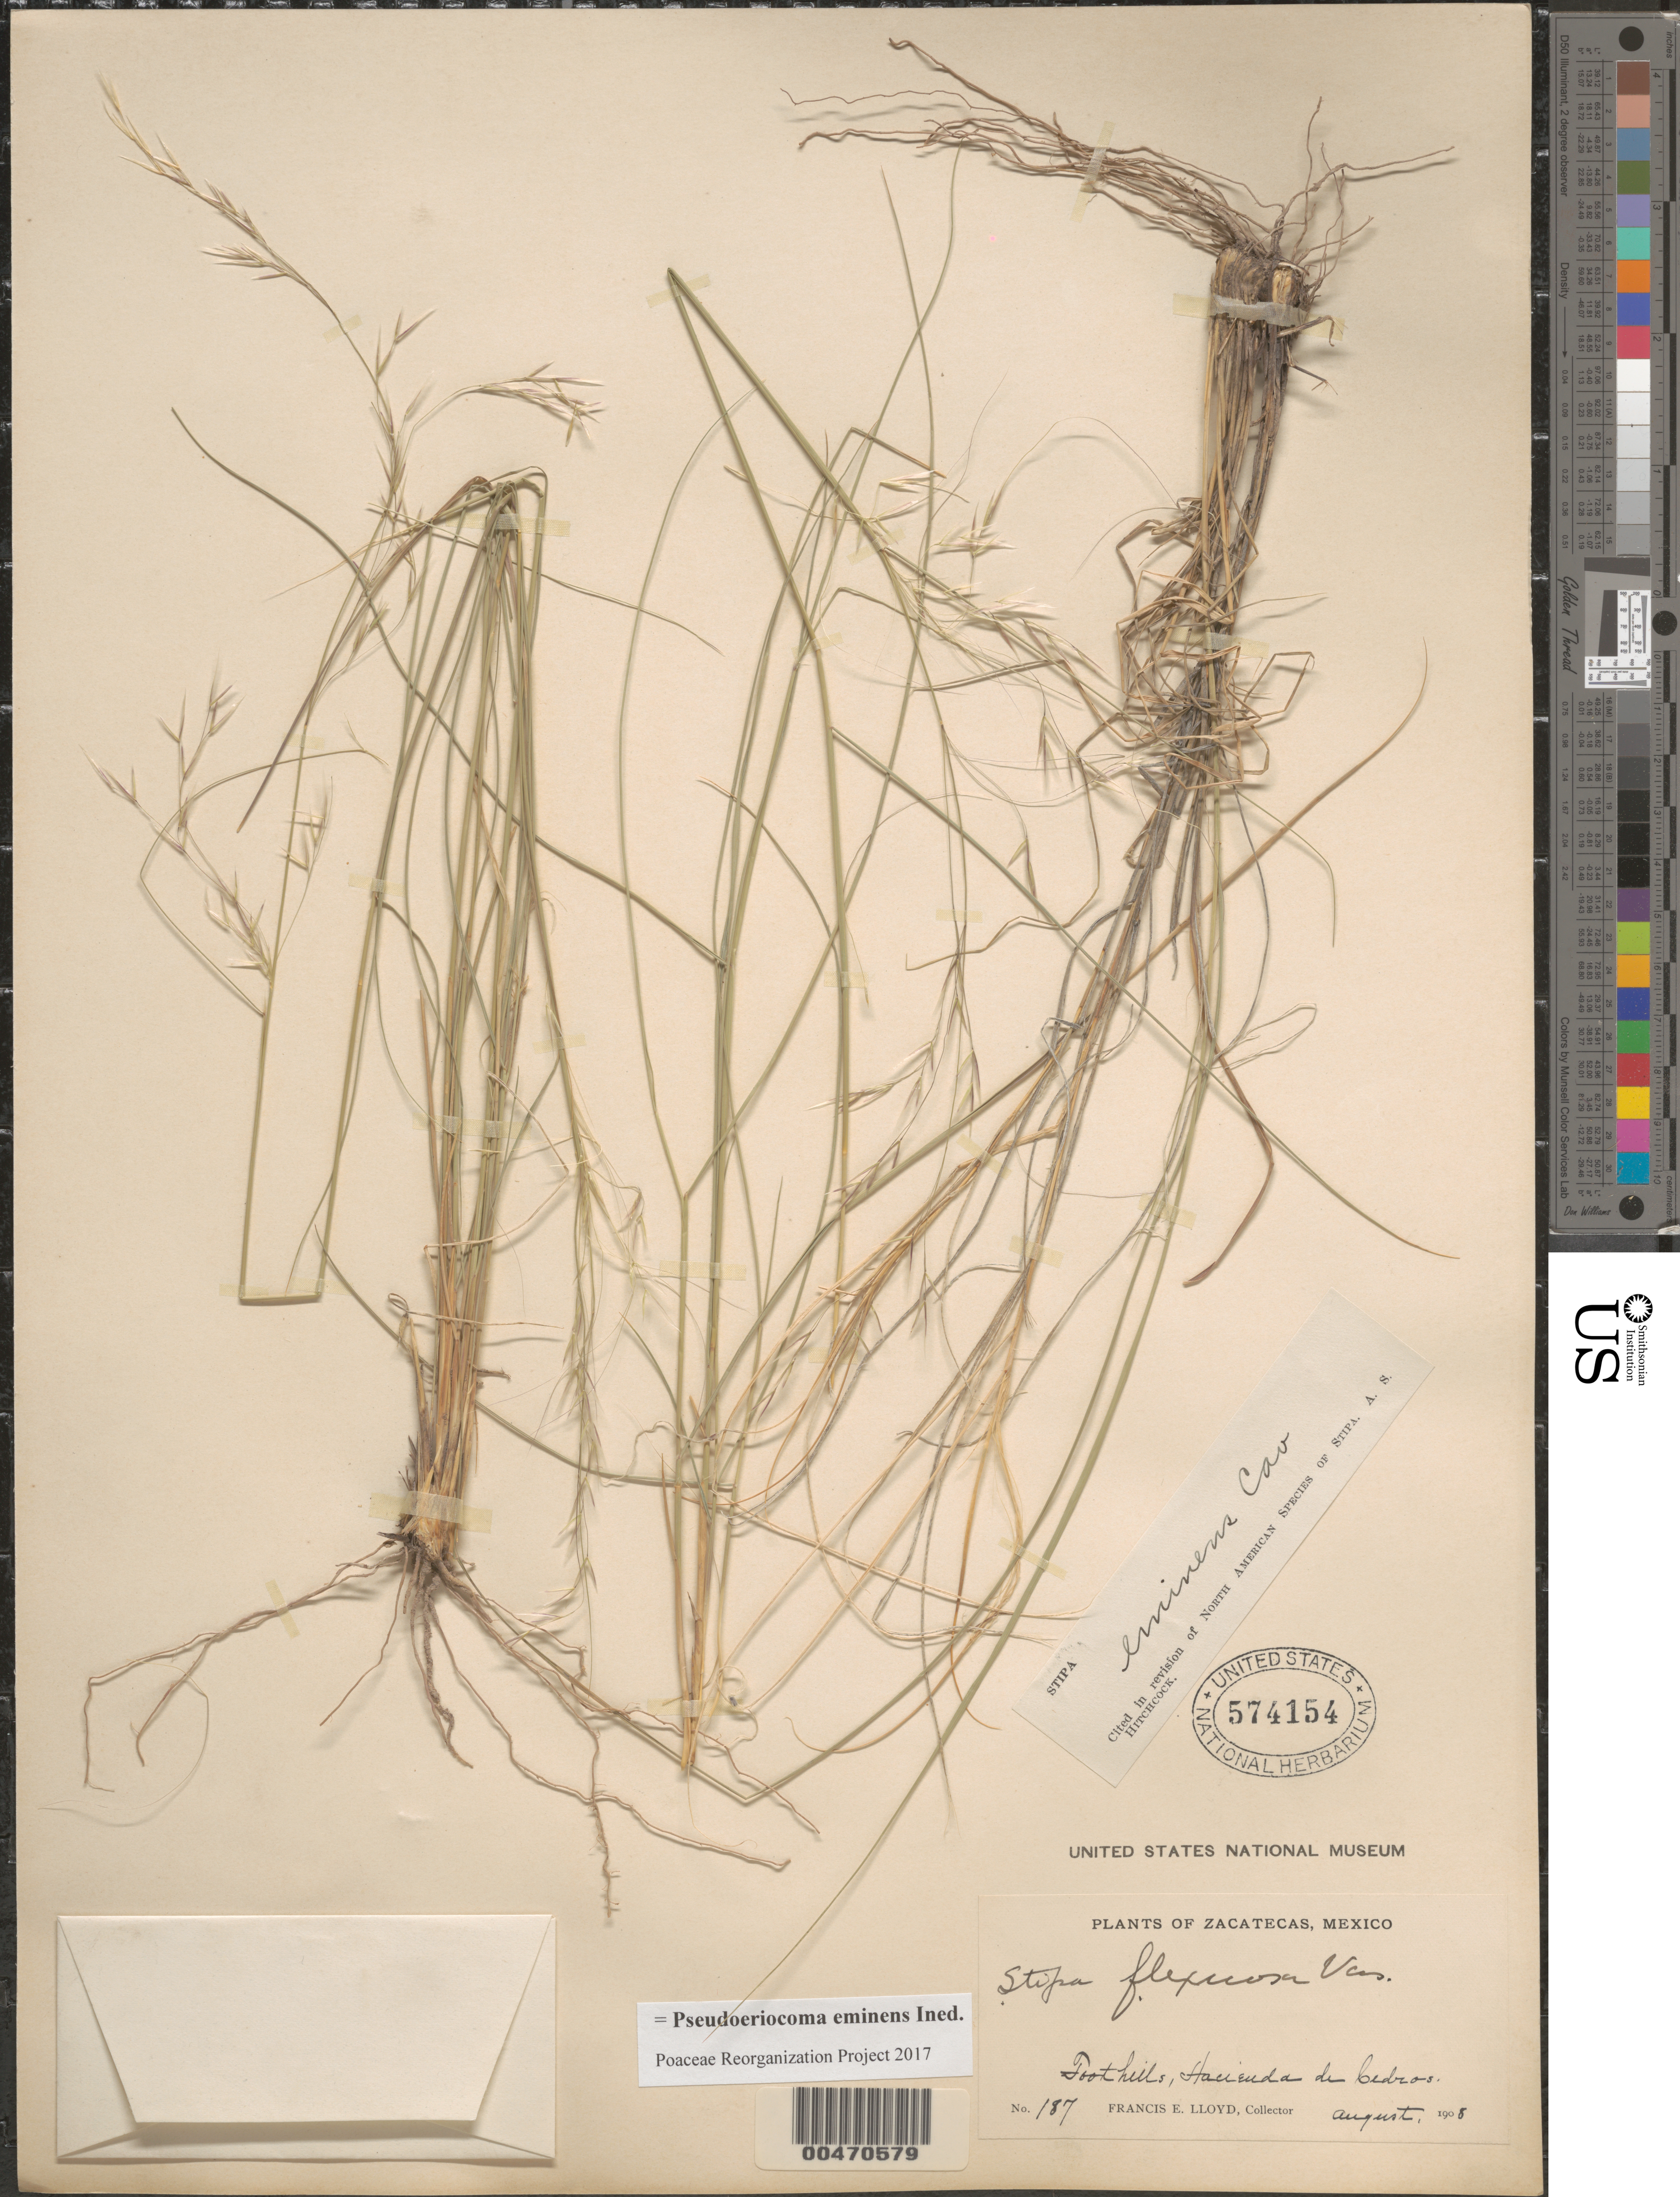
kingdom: Plantae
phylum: Tracheophyta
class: Liliopsida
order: Poales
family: Poaceae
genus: Pseudoeriocoma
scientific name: Pseudoeriocoma eminens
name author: (Cav.) Romasch.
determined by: Poaceae Reorganization Project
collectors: F. E. Lloyd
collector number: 187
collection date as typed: Aug 1908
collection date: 1908-08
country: Mexico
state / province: Zacatecas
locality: Hacienda de Cedros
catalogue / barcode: US 574154